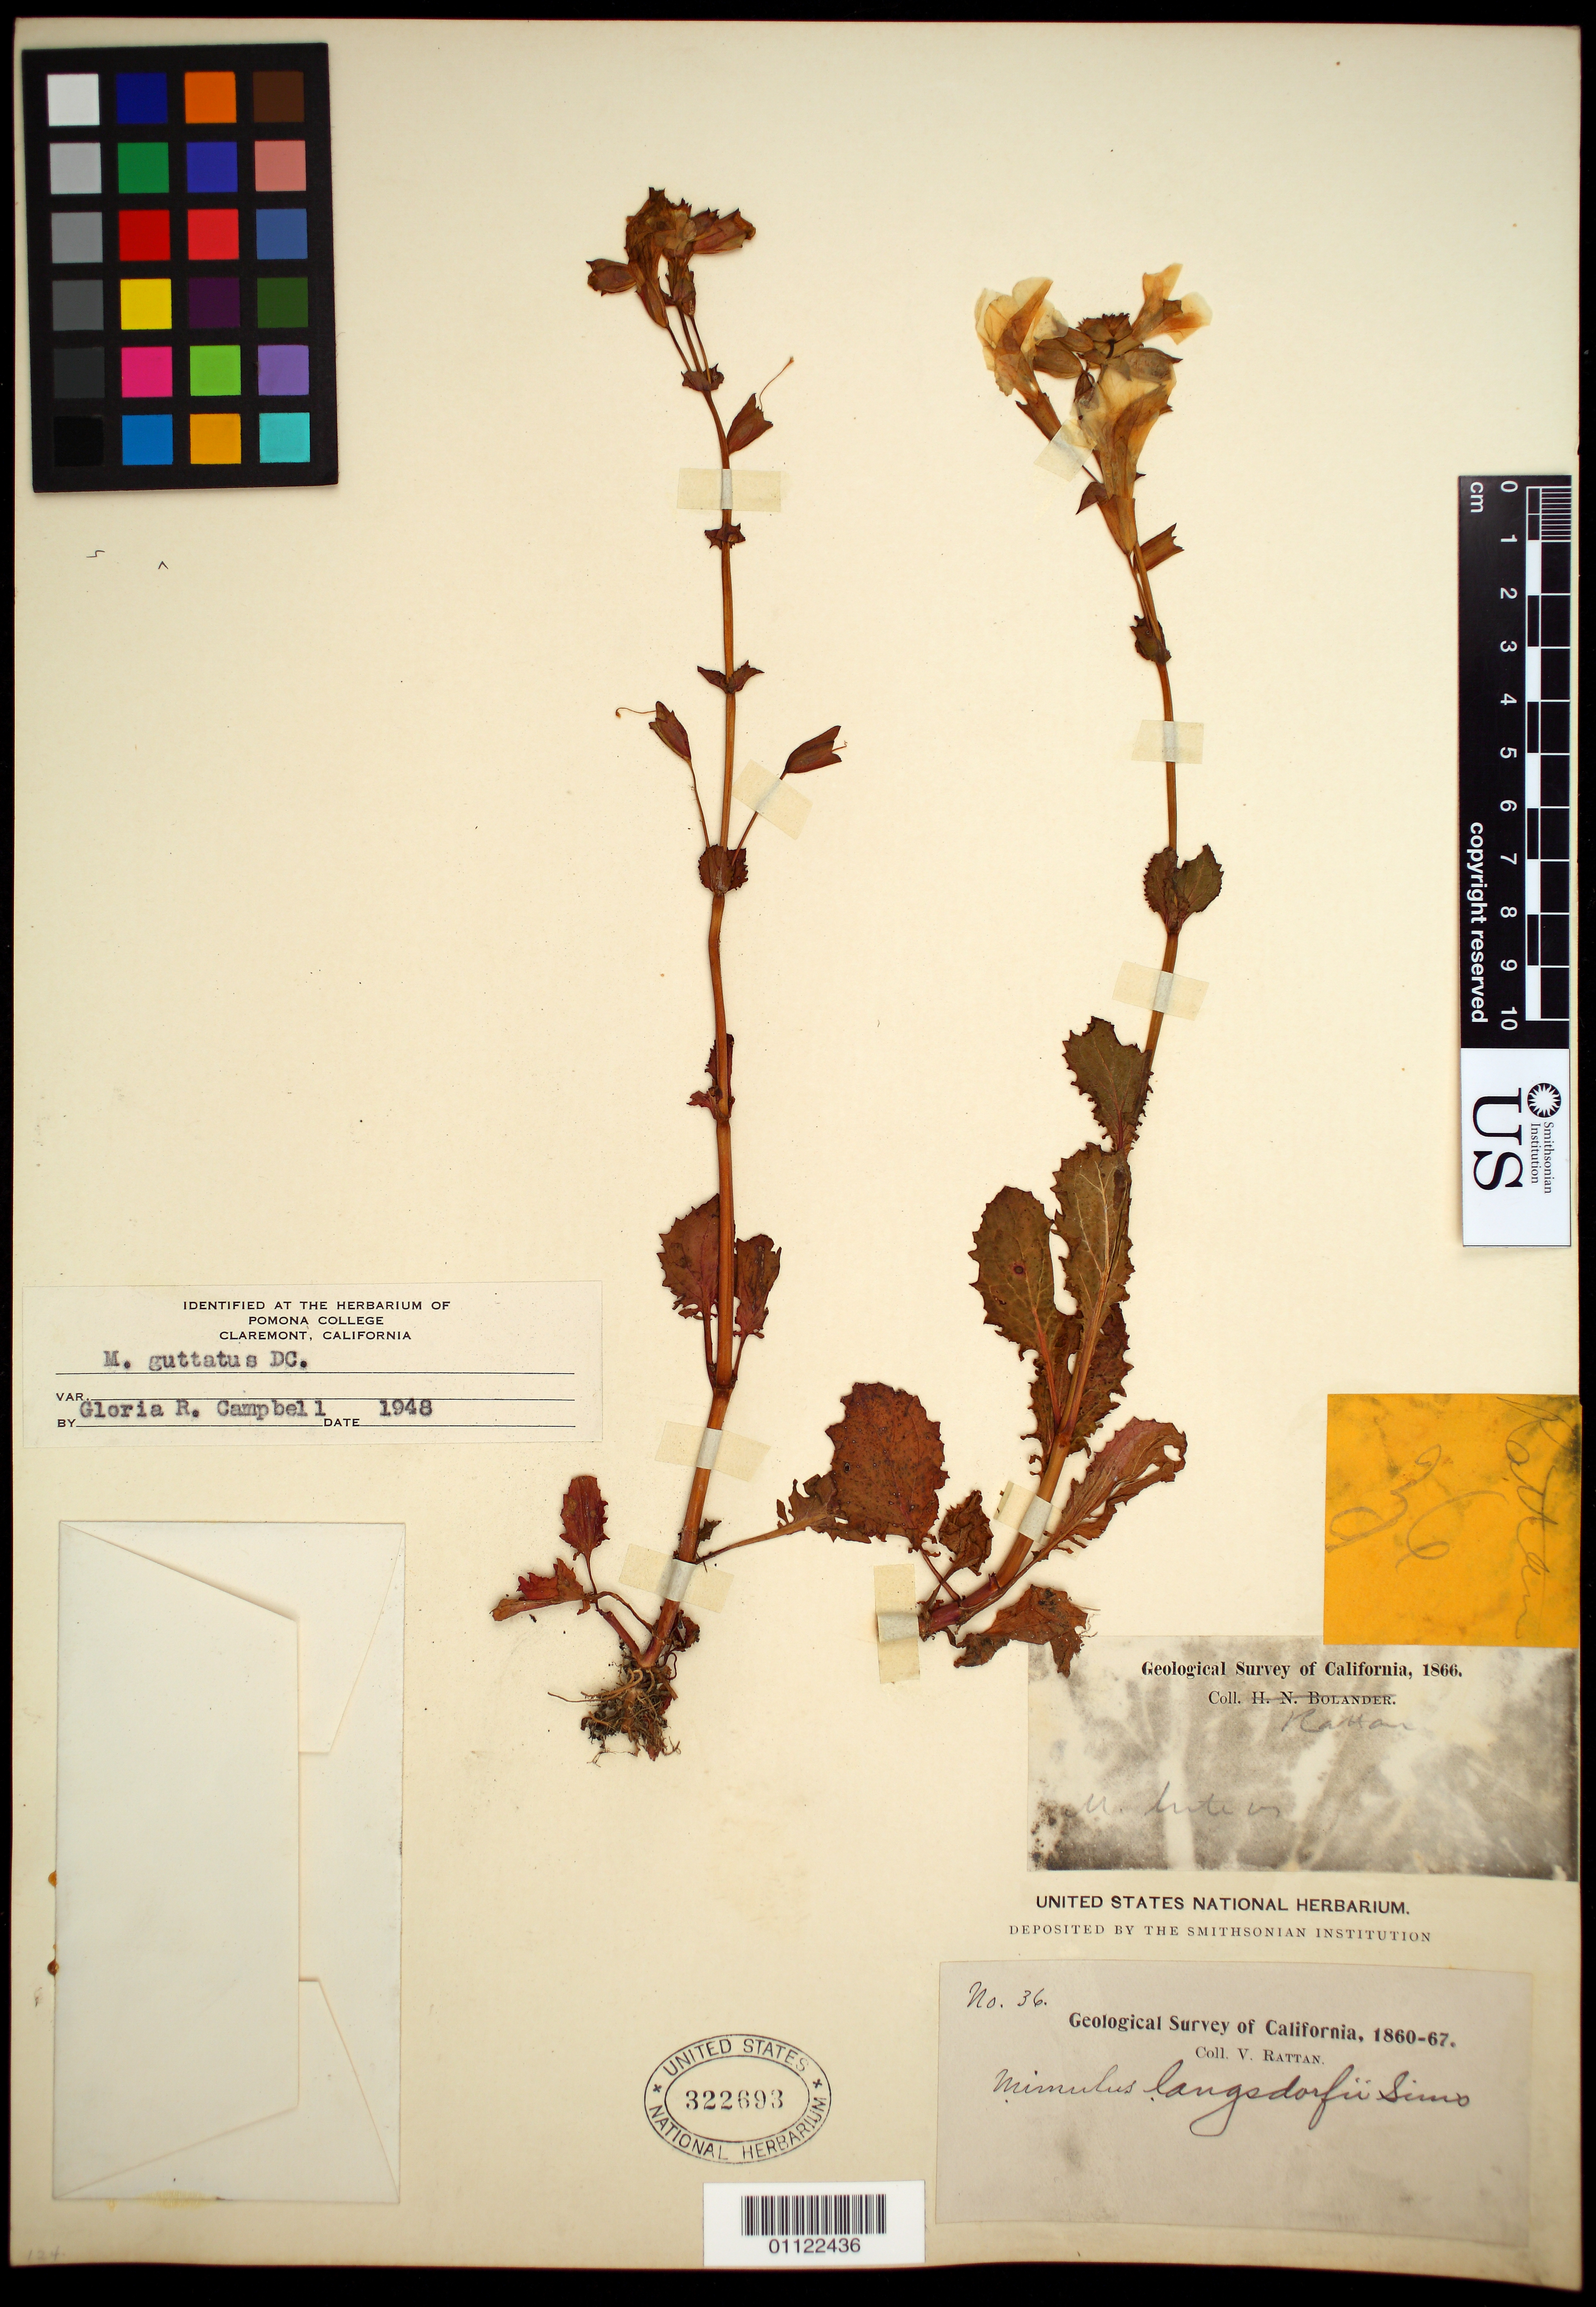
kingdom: Plantae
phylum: Tracheophyta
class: Magnoliopsida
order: Lamiales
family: Phrymaceae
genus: Mimulus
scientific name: Mimulus guttatus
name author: DC.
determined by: Campbell, G. R.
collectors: V. Rattan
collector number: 36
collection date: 1860/1867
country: United States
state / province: California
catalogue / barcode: US 322693